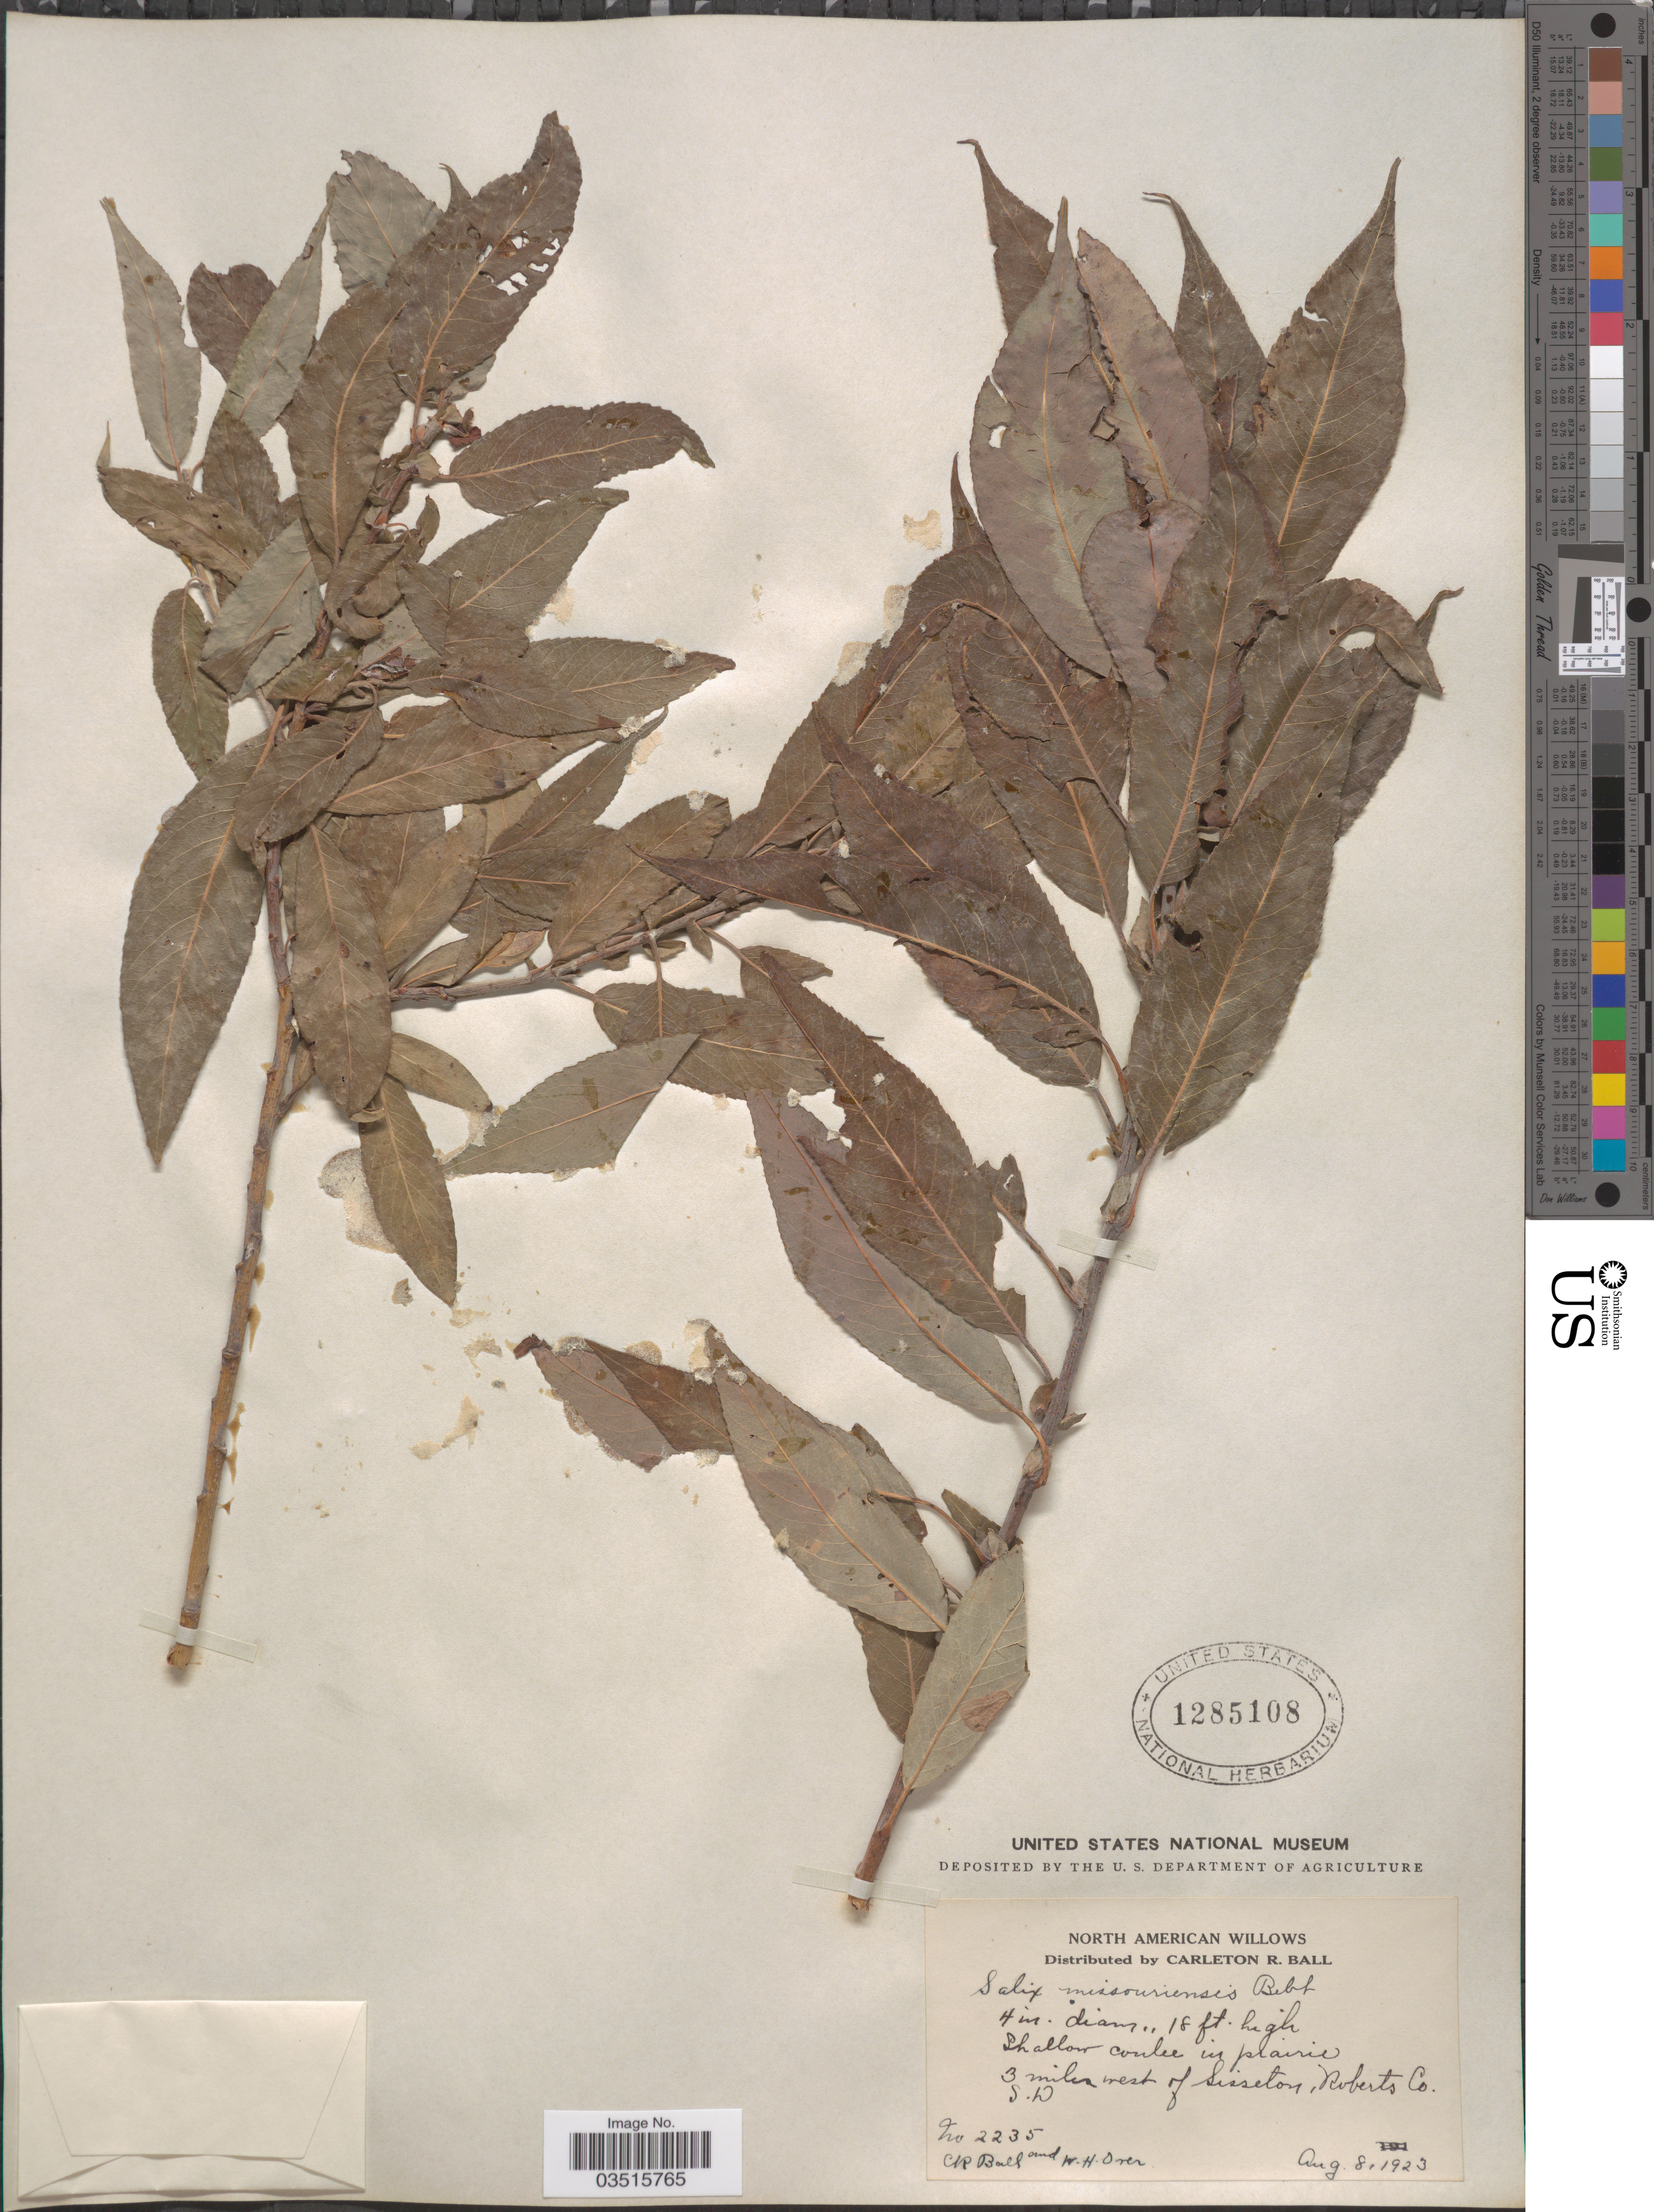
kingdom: Plantae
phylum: Tracheophyta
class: Magnoliopsida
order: Malpighiales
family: Salicaceae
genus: Salix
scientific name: Salix missouriensis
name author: Bebb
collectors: C. R. Ball & W. Over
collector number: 2235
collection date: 1923-08-08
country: United States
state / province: South Dakota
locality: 3 miles west of Sisseton, Roberto Co.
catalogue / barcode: US 1285108